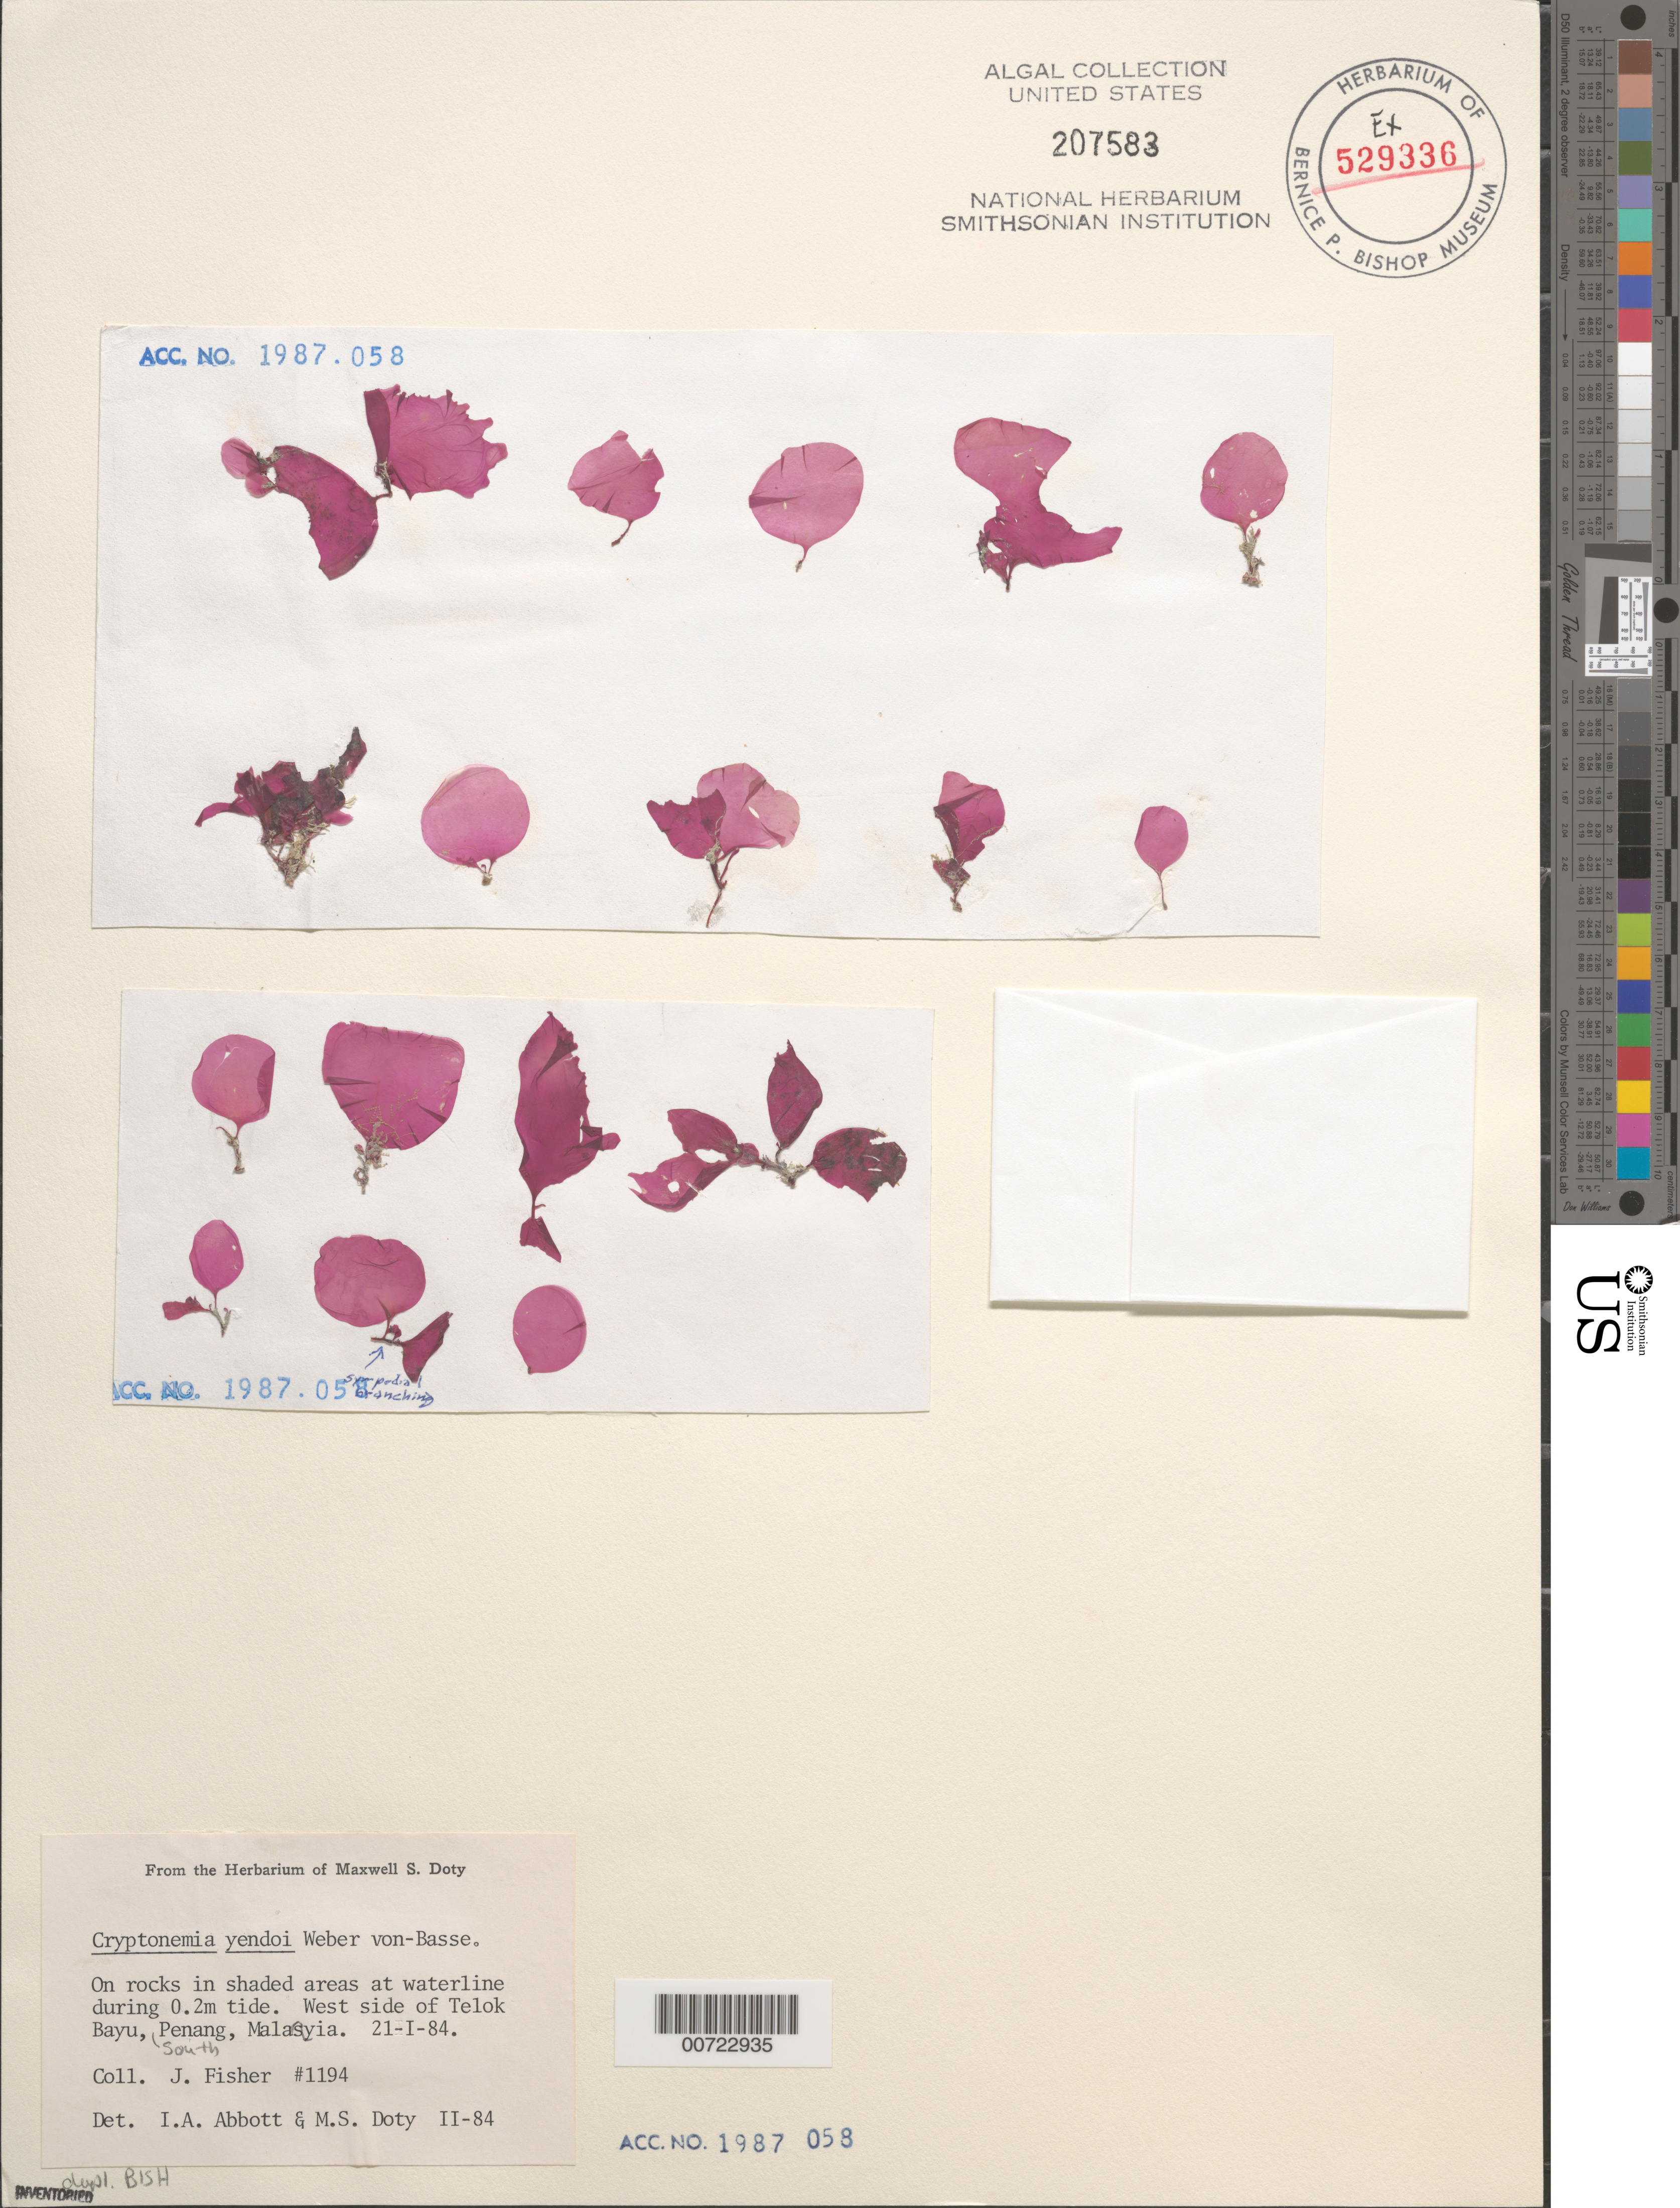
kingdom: Plantae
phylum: Rhodophyta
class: Florideophyceae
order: Halymeniales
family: Halymeniaceae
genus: Cryptonemia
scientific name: Cryptonemia yendoi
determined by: Abbott, I. A.; Doty, M. S.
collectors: J. Fisher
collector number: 1194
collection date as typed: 21 Jan 1984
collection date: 1984-01-21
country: Malaysia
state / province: Pinang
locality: Telok Bayu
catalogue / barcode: US 207583